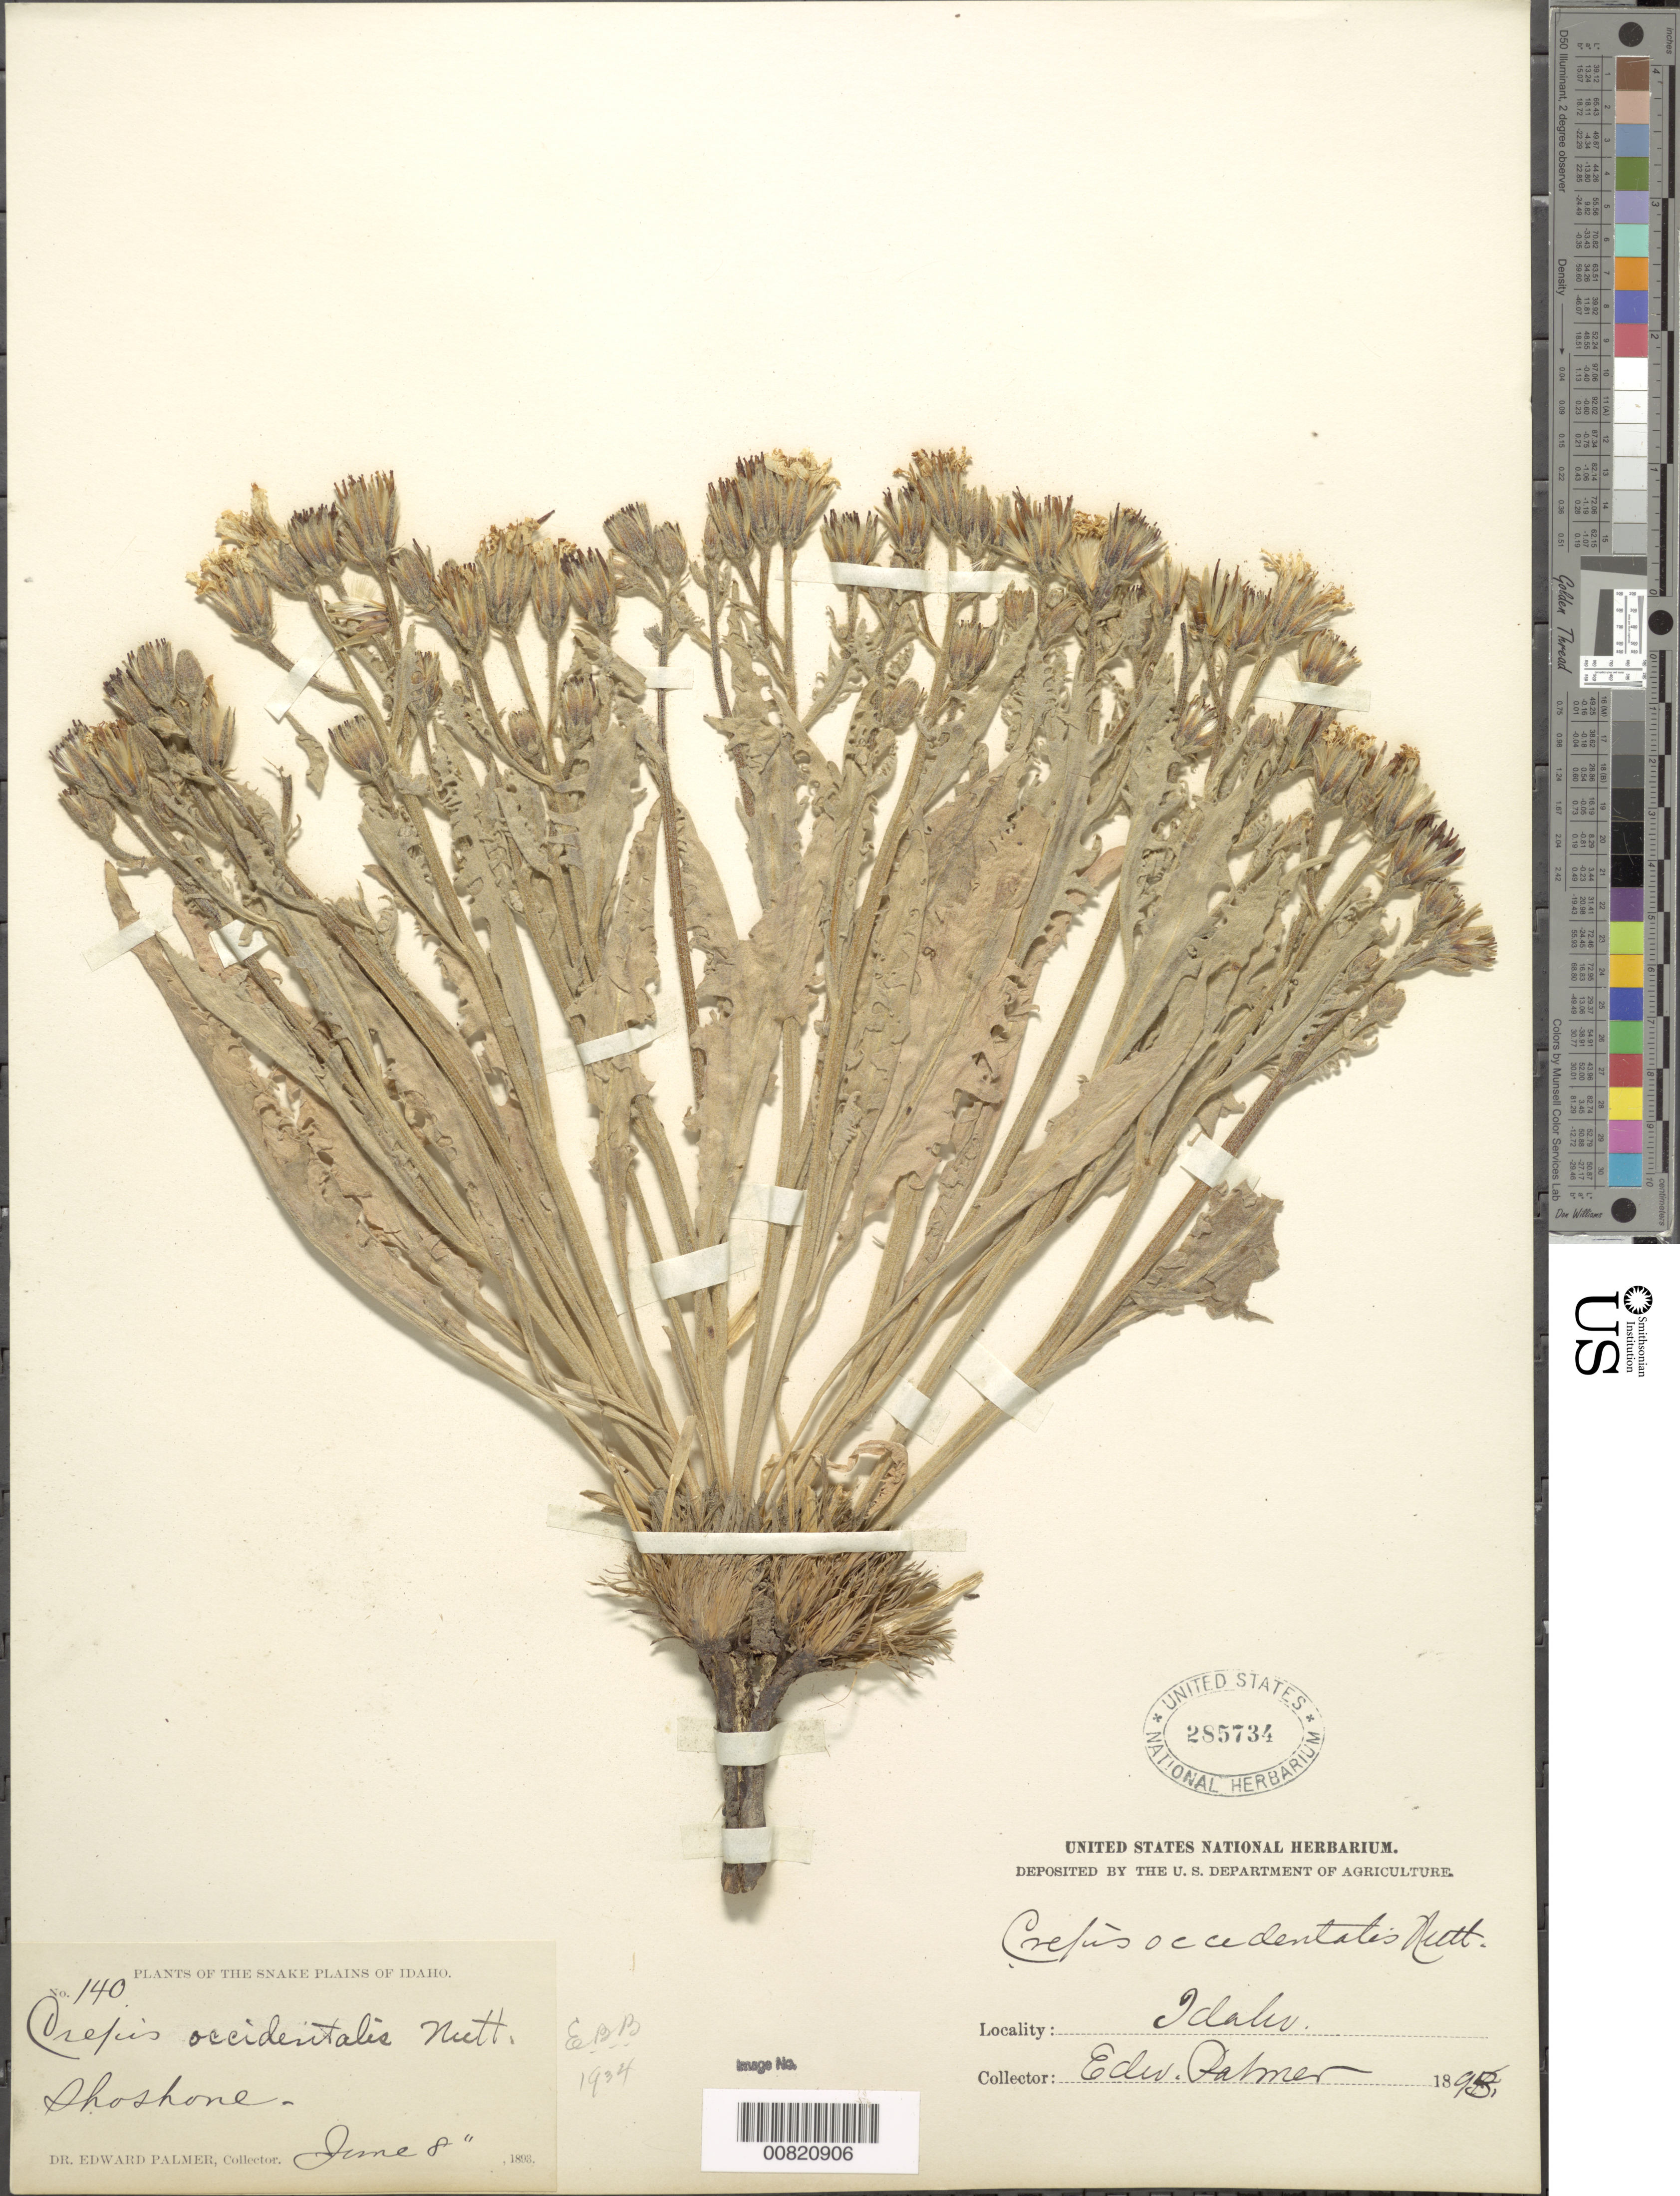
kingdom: Plantae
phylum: Tracheophyta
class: Magnoliopsida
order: Asterales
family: Asteraceae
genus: Crepis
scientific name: Crepis occidentalis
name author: Nutt.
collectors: E. Palmer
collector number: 140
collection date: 1893-06-08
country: United States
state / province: Idaho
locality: Shoshone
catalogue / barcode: US 285734